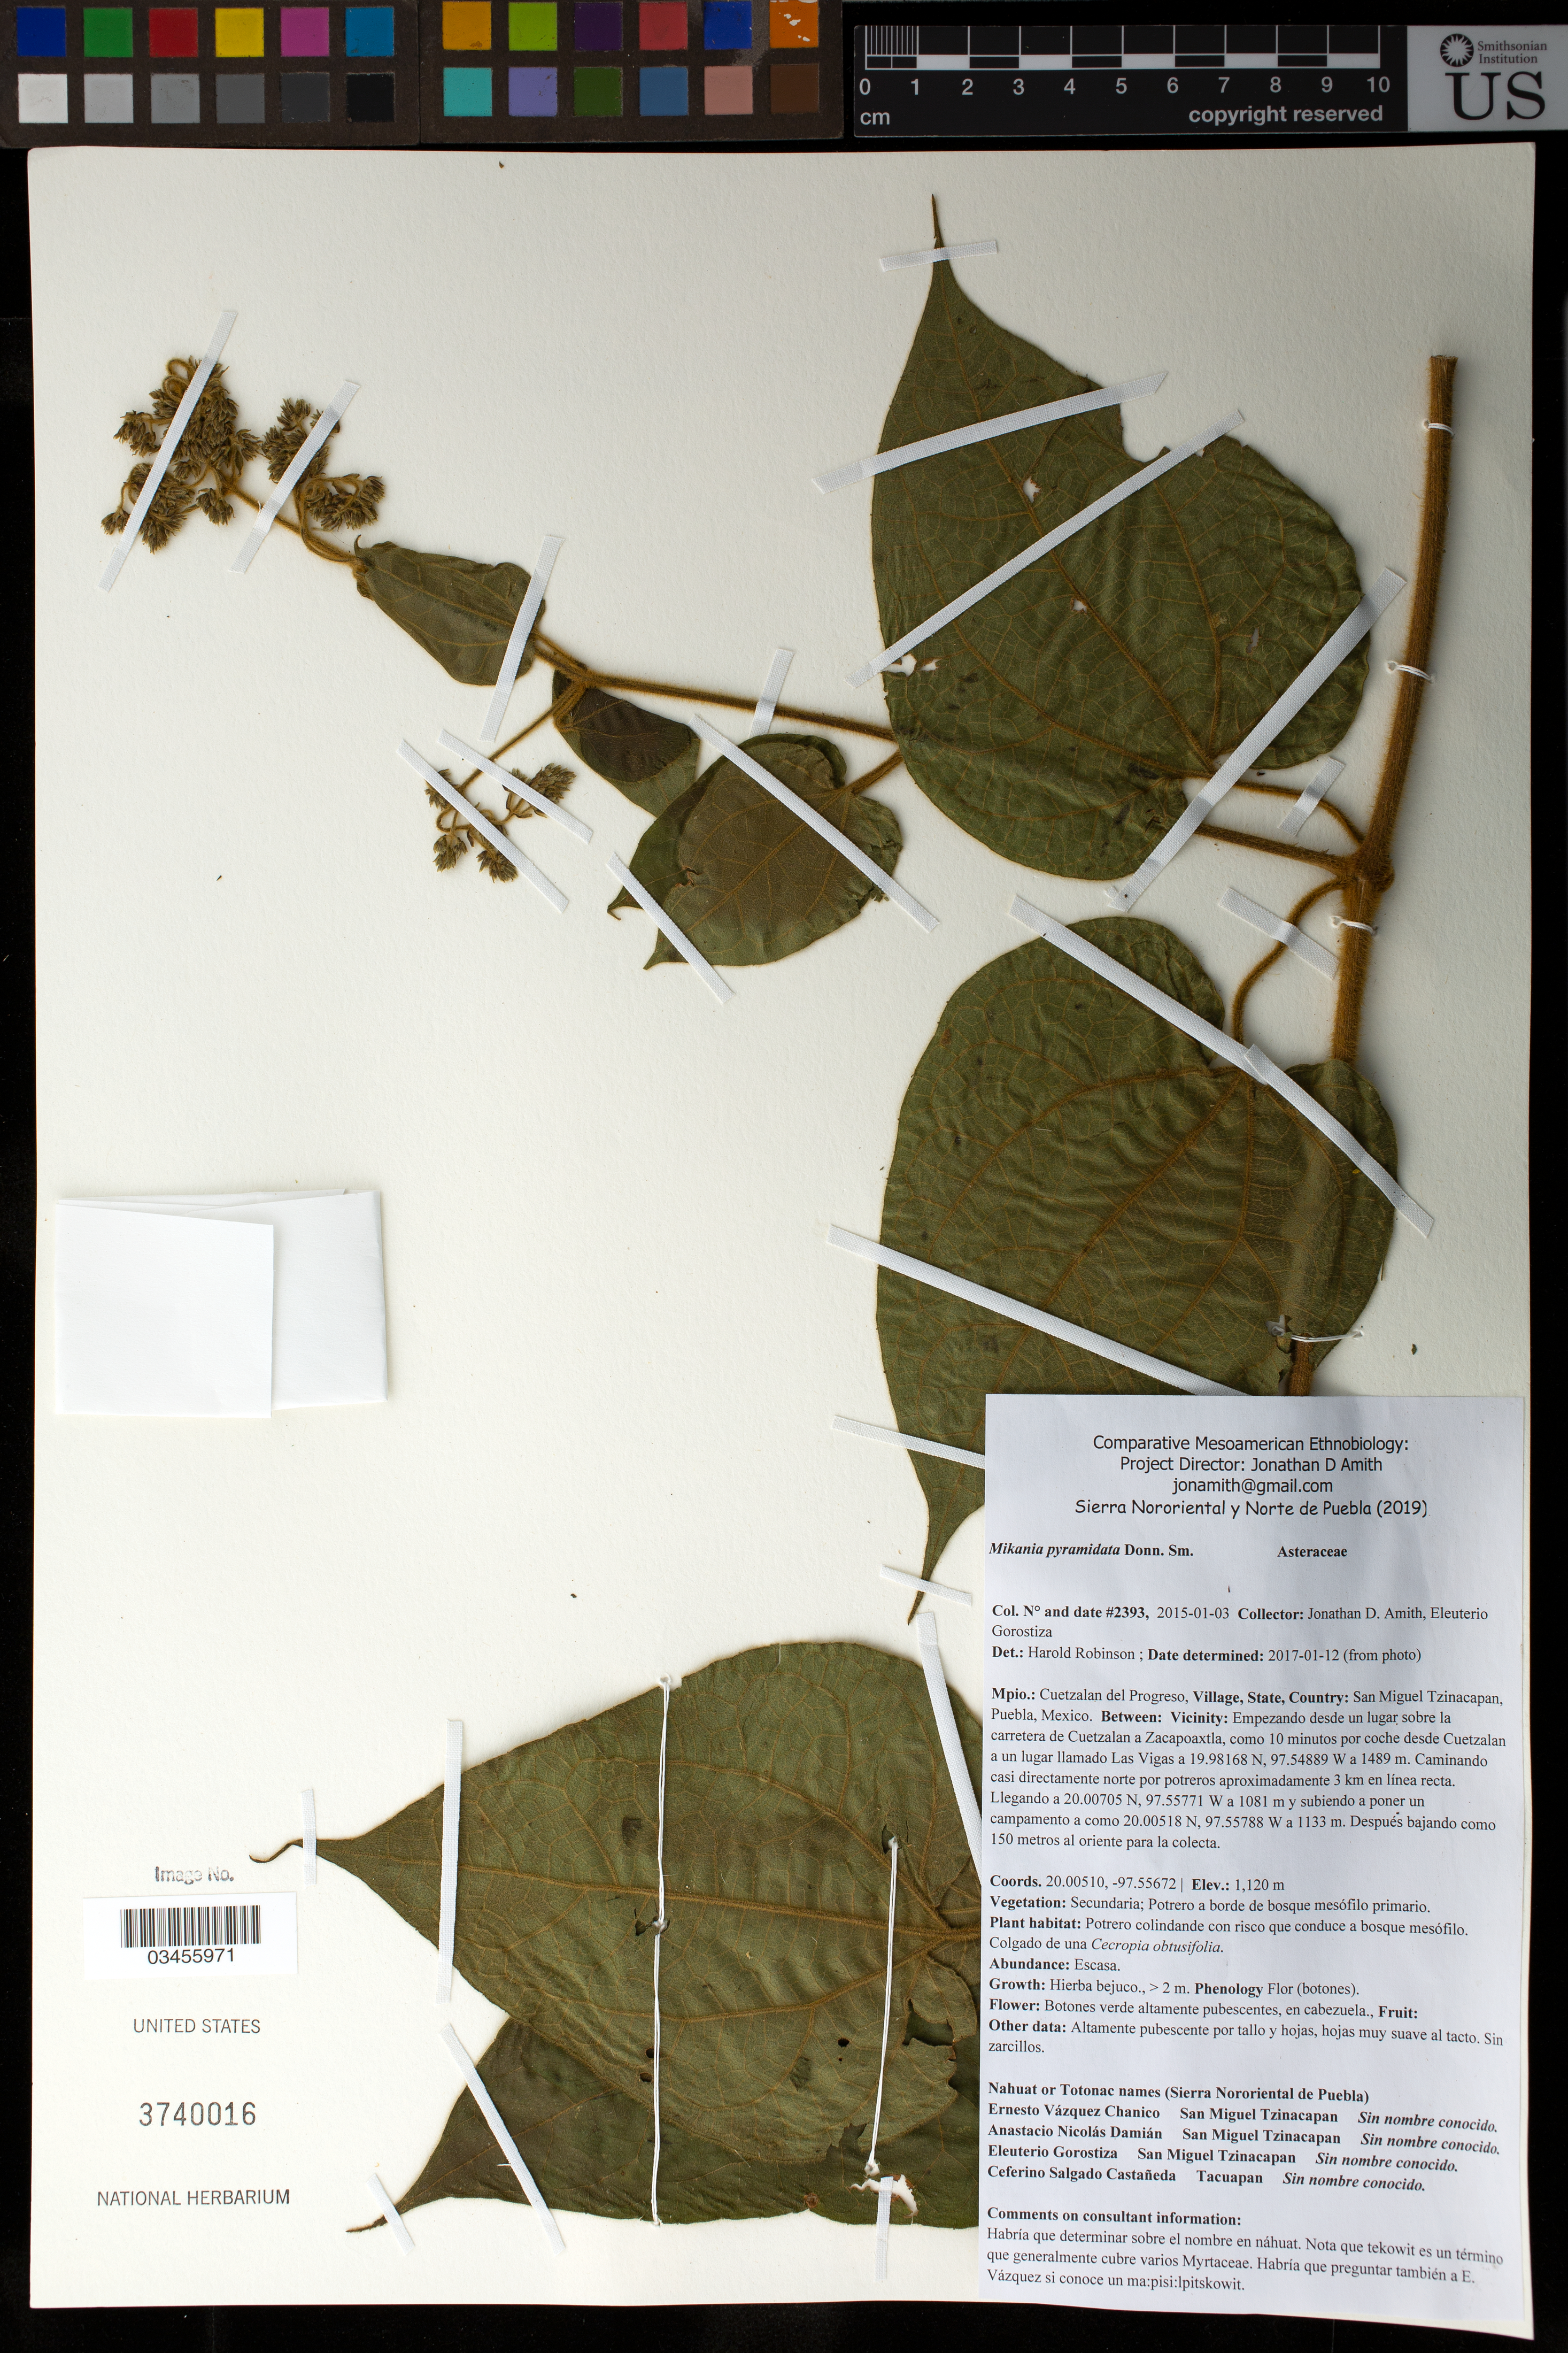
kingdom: Plantae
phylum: Tracheophyta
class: Magnoliopsida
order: Asterales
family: Asteraceae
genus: Mikania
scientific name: Mikania pyramidata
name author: Donn. Sm.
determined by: Robinson, Harold E., (US)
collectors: J. D. Amith & E. Gorostiza S.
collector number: JDA_02393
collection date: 2015-01-03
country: México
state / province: Puebla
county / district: Cuetzalan del Progreso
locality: PUEBLO: San Miguel Tzinacapan; LOCALIDAD EXACTA: Empezando desde un lugar sobre la carretera de Cuetzalan a Zacapoaxtla, como 10 minutos por coche desde Cuetzalan a un lugar llamado Las Vigas a 19.98168 N, 97.54889 W a 1489 m. Caminando casi directamente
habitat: VEGETACIÓN y HABITAT: Potrero a borde de bosque mesófilo primario. | Potrero colindande con risco que conduce a bosque mesófilo. Colgado de una Cecropia obtusifolia.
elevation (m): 1120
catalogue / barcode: US 3740016